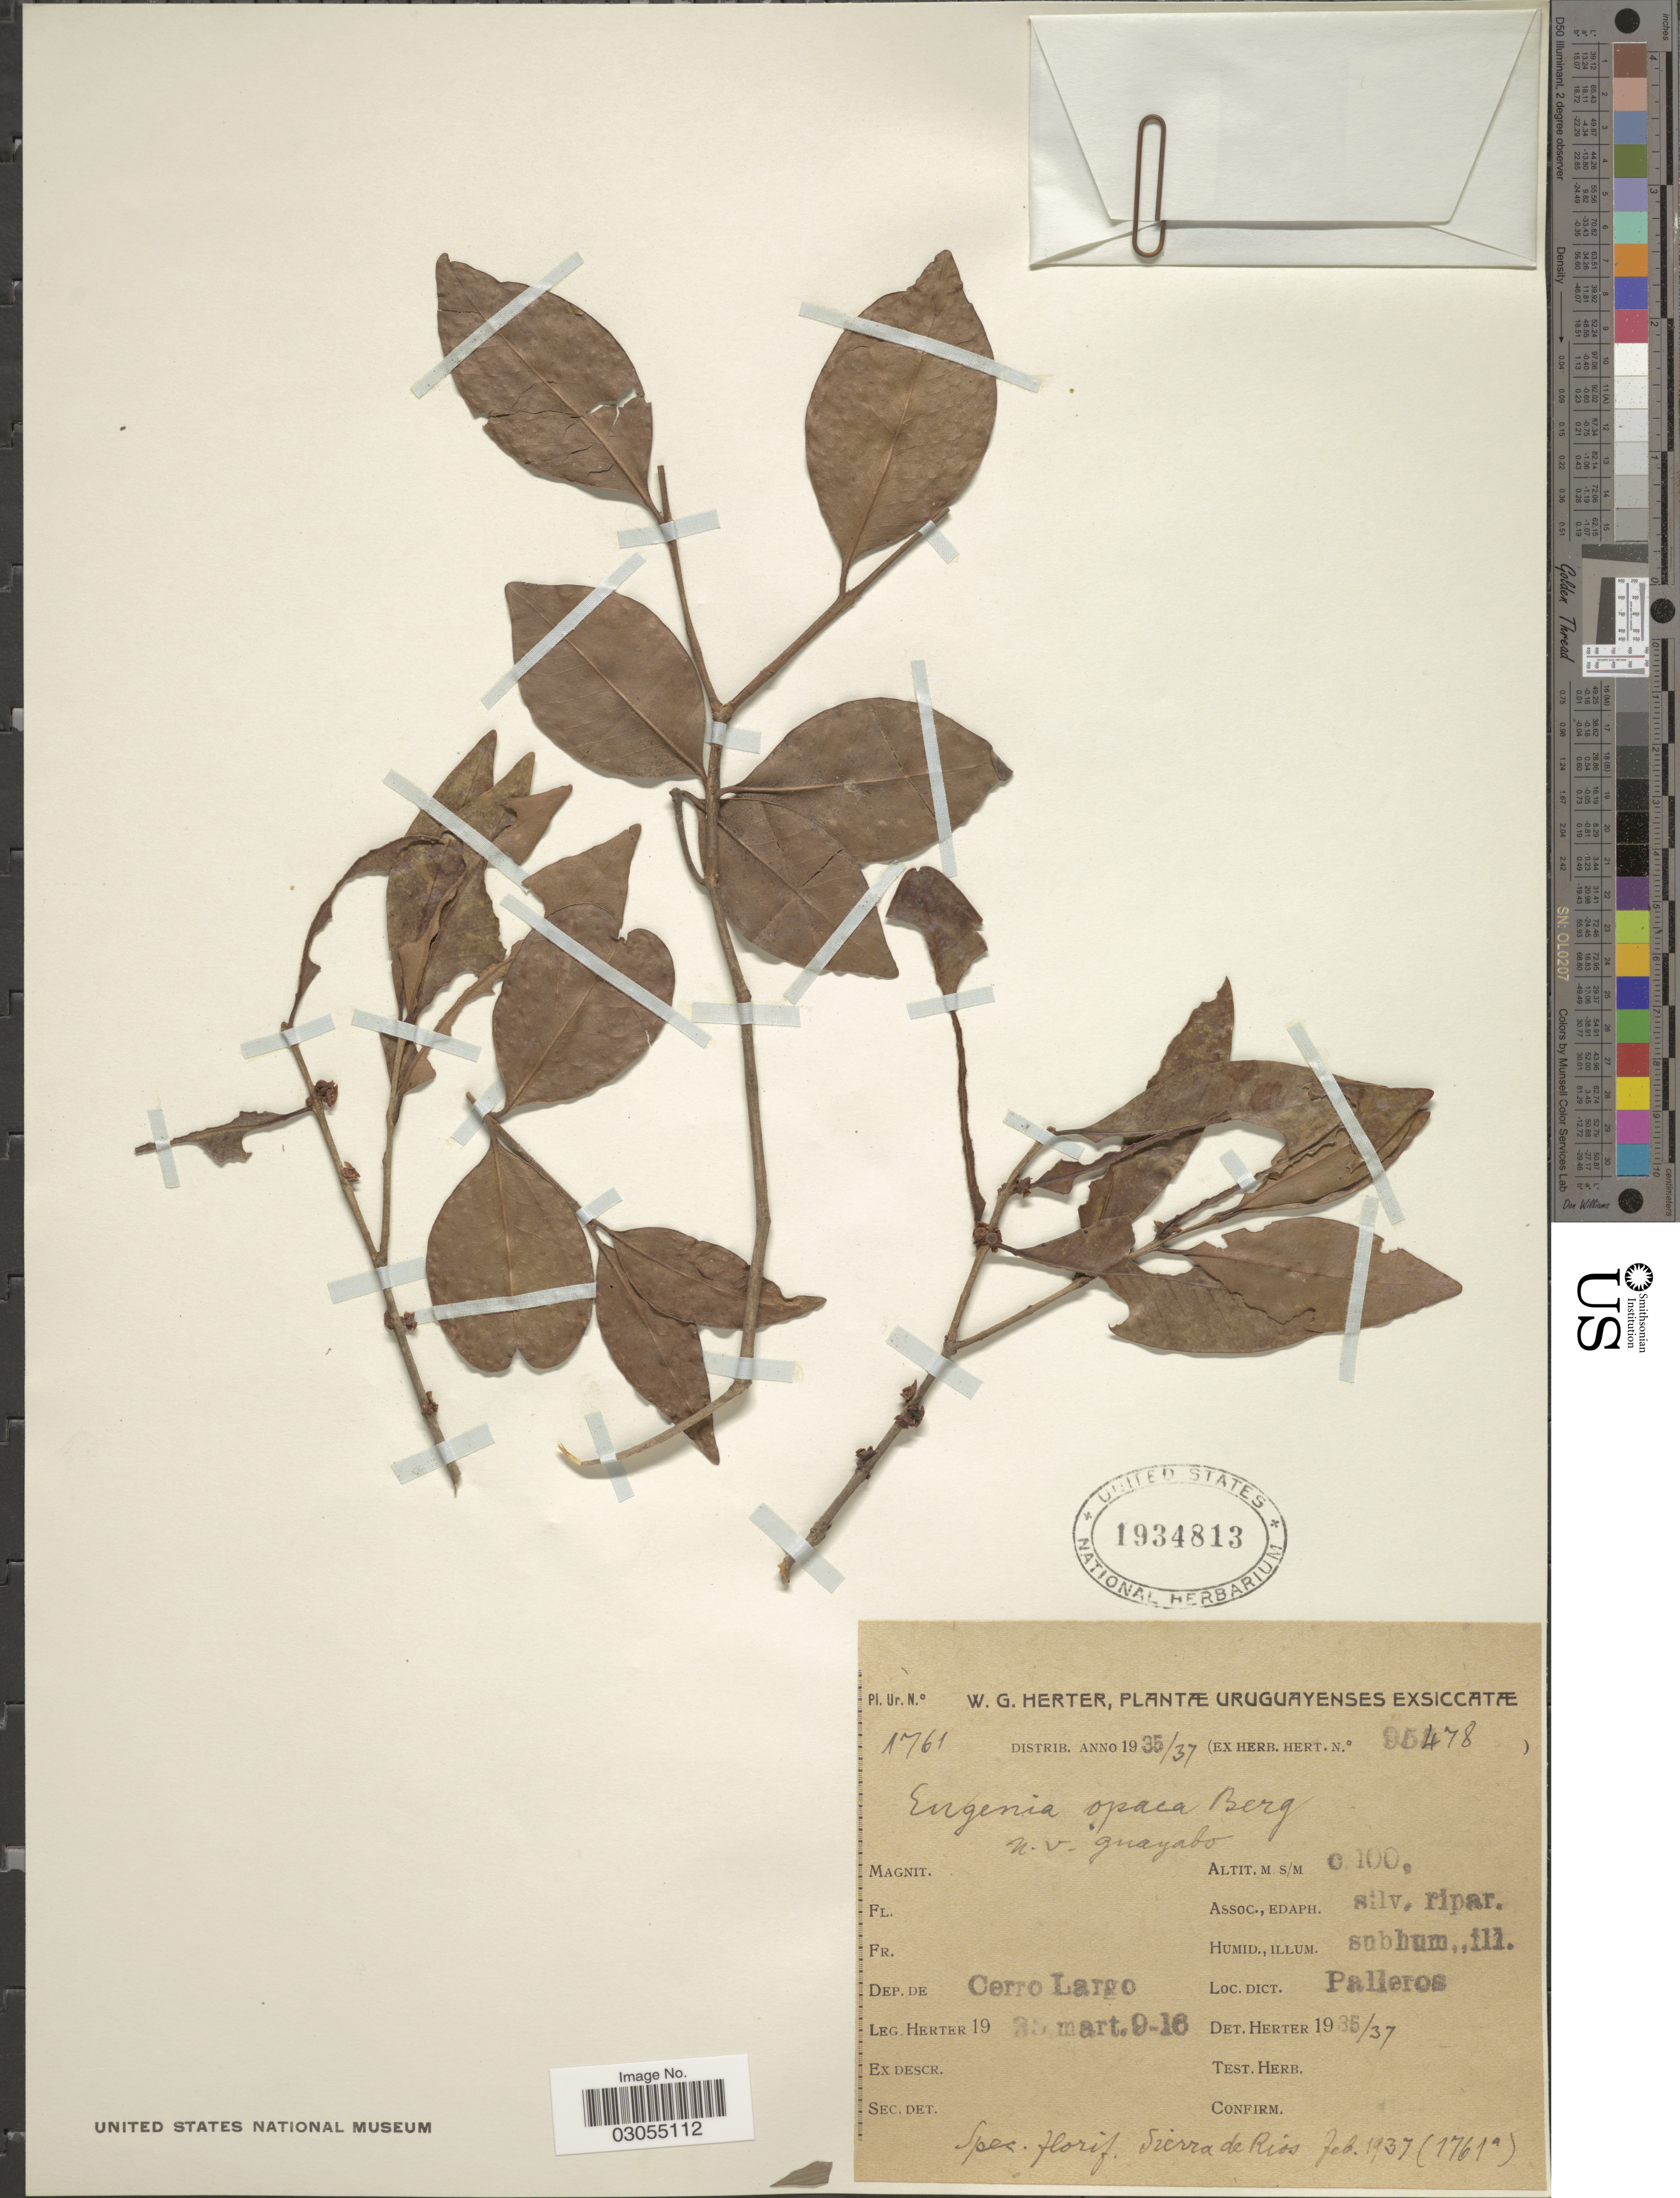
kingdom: Plantae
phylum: Tracheophyta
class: Magnoliopsida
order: Myrtales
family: Myrtaceae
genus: Eugenia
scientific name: Eugenia uruguayensis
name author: Cambess.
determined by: Strong, Mark T., (BOT), Smithsonian Institution - National Museum of Natural History (UNITED STATES)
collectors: W. G. Herter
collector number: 1761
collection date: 1916-03-30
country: Uruguay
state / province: Cerro Largo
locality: Dep. de Cerro Largo, Palleros.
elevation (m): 100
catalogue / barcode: US 1934813